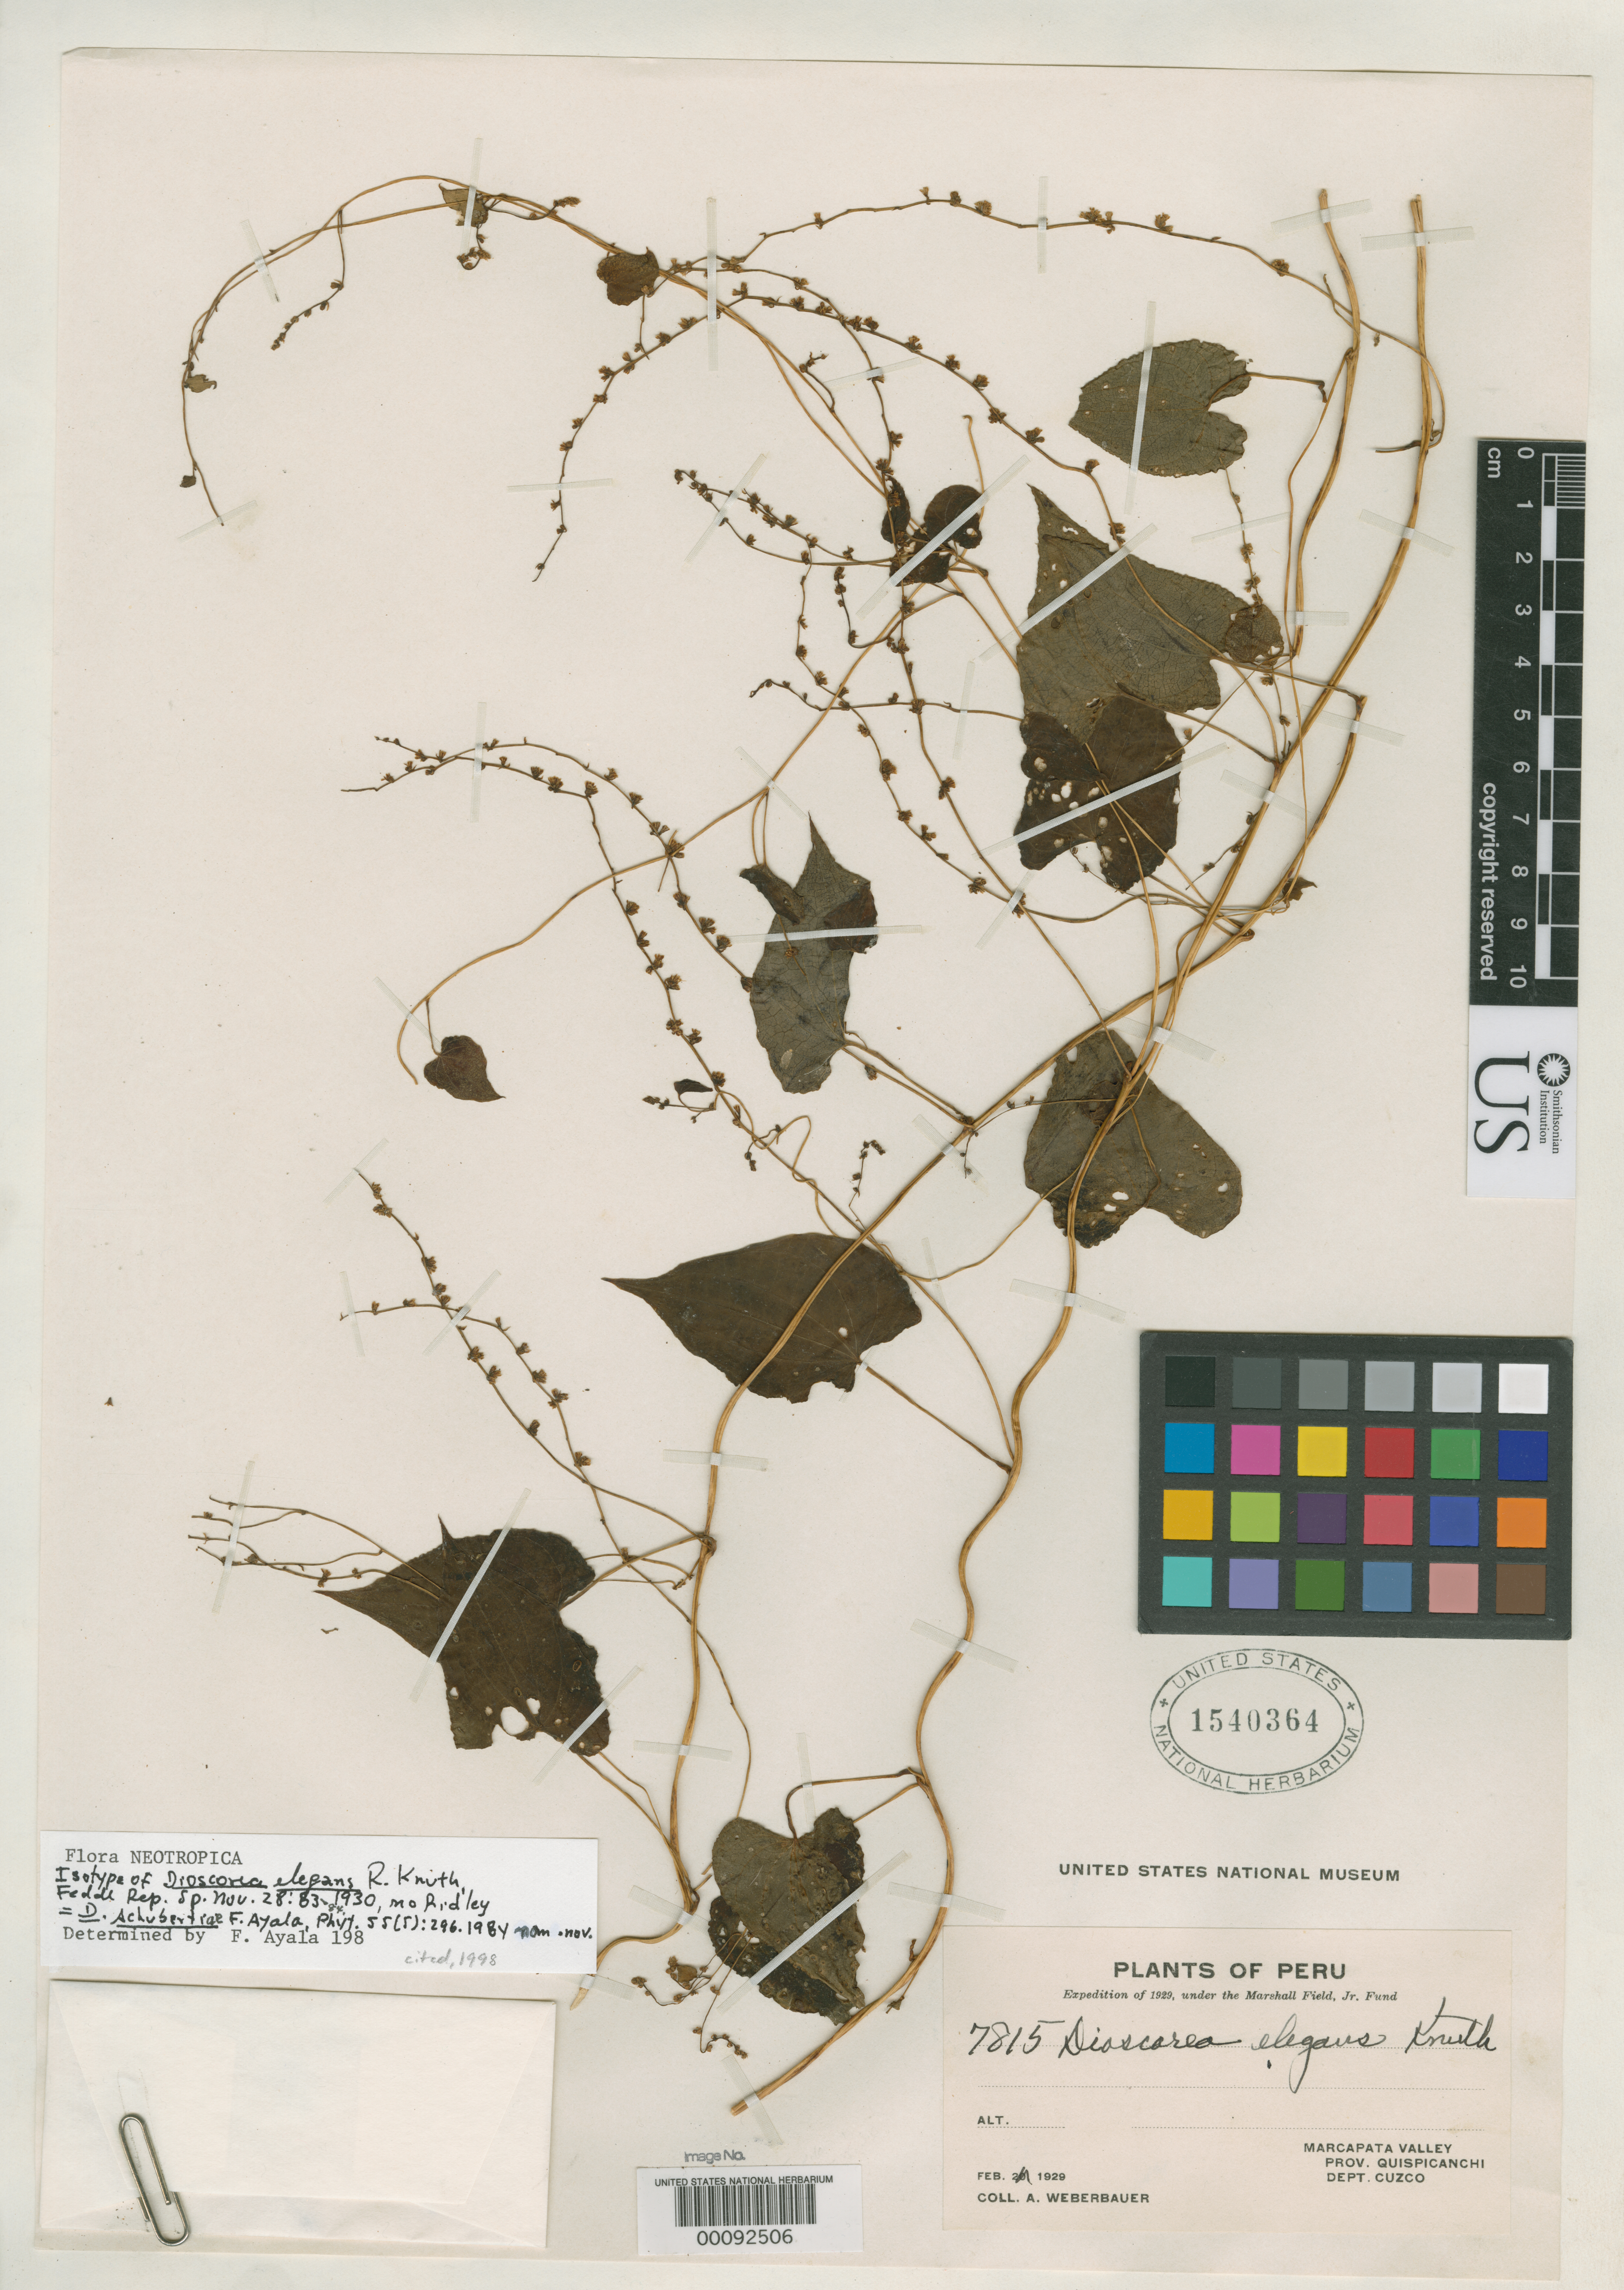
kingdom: Plantae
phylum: Tracheophyta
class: Liliopsida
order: Dioscoreales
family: Dioscoreaceae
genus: Dioscorea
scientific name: Dioscorea elegans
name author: R. Knuth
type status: Isotype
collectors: A. Weberbauer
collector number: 7815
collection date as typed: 02 Feb 1929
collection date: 1929-02-02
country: Peru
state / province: Cusco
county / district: Quispicanchis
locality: Marcapata Valley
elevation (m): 2800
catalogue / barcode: US 1540364